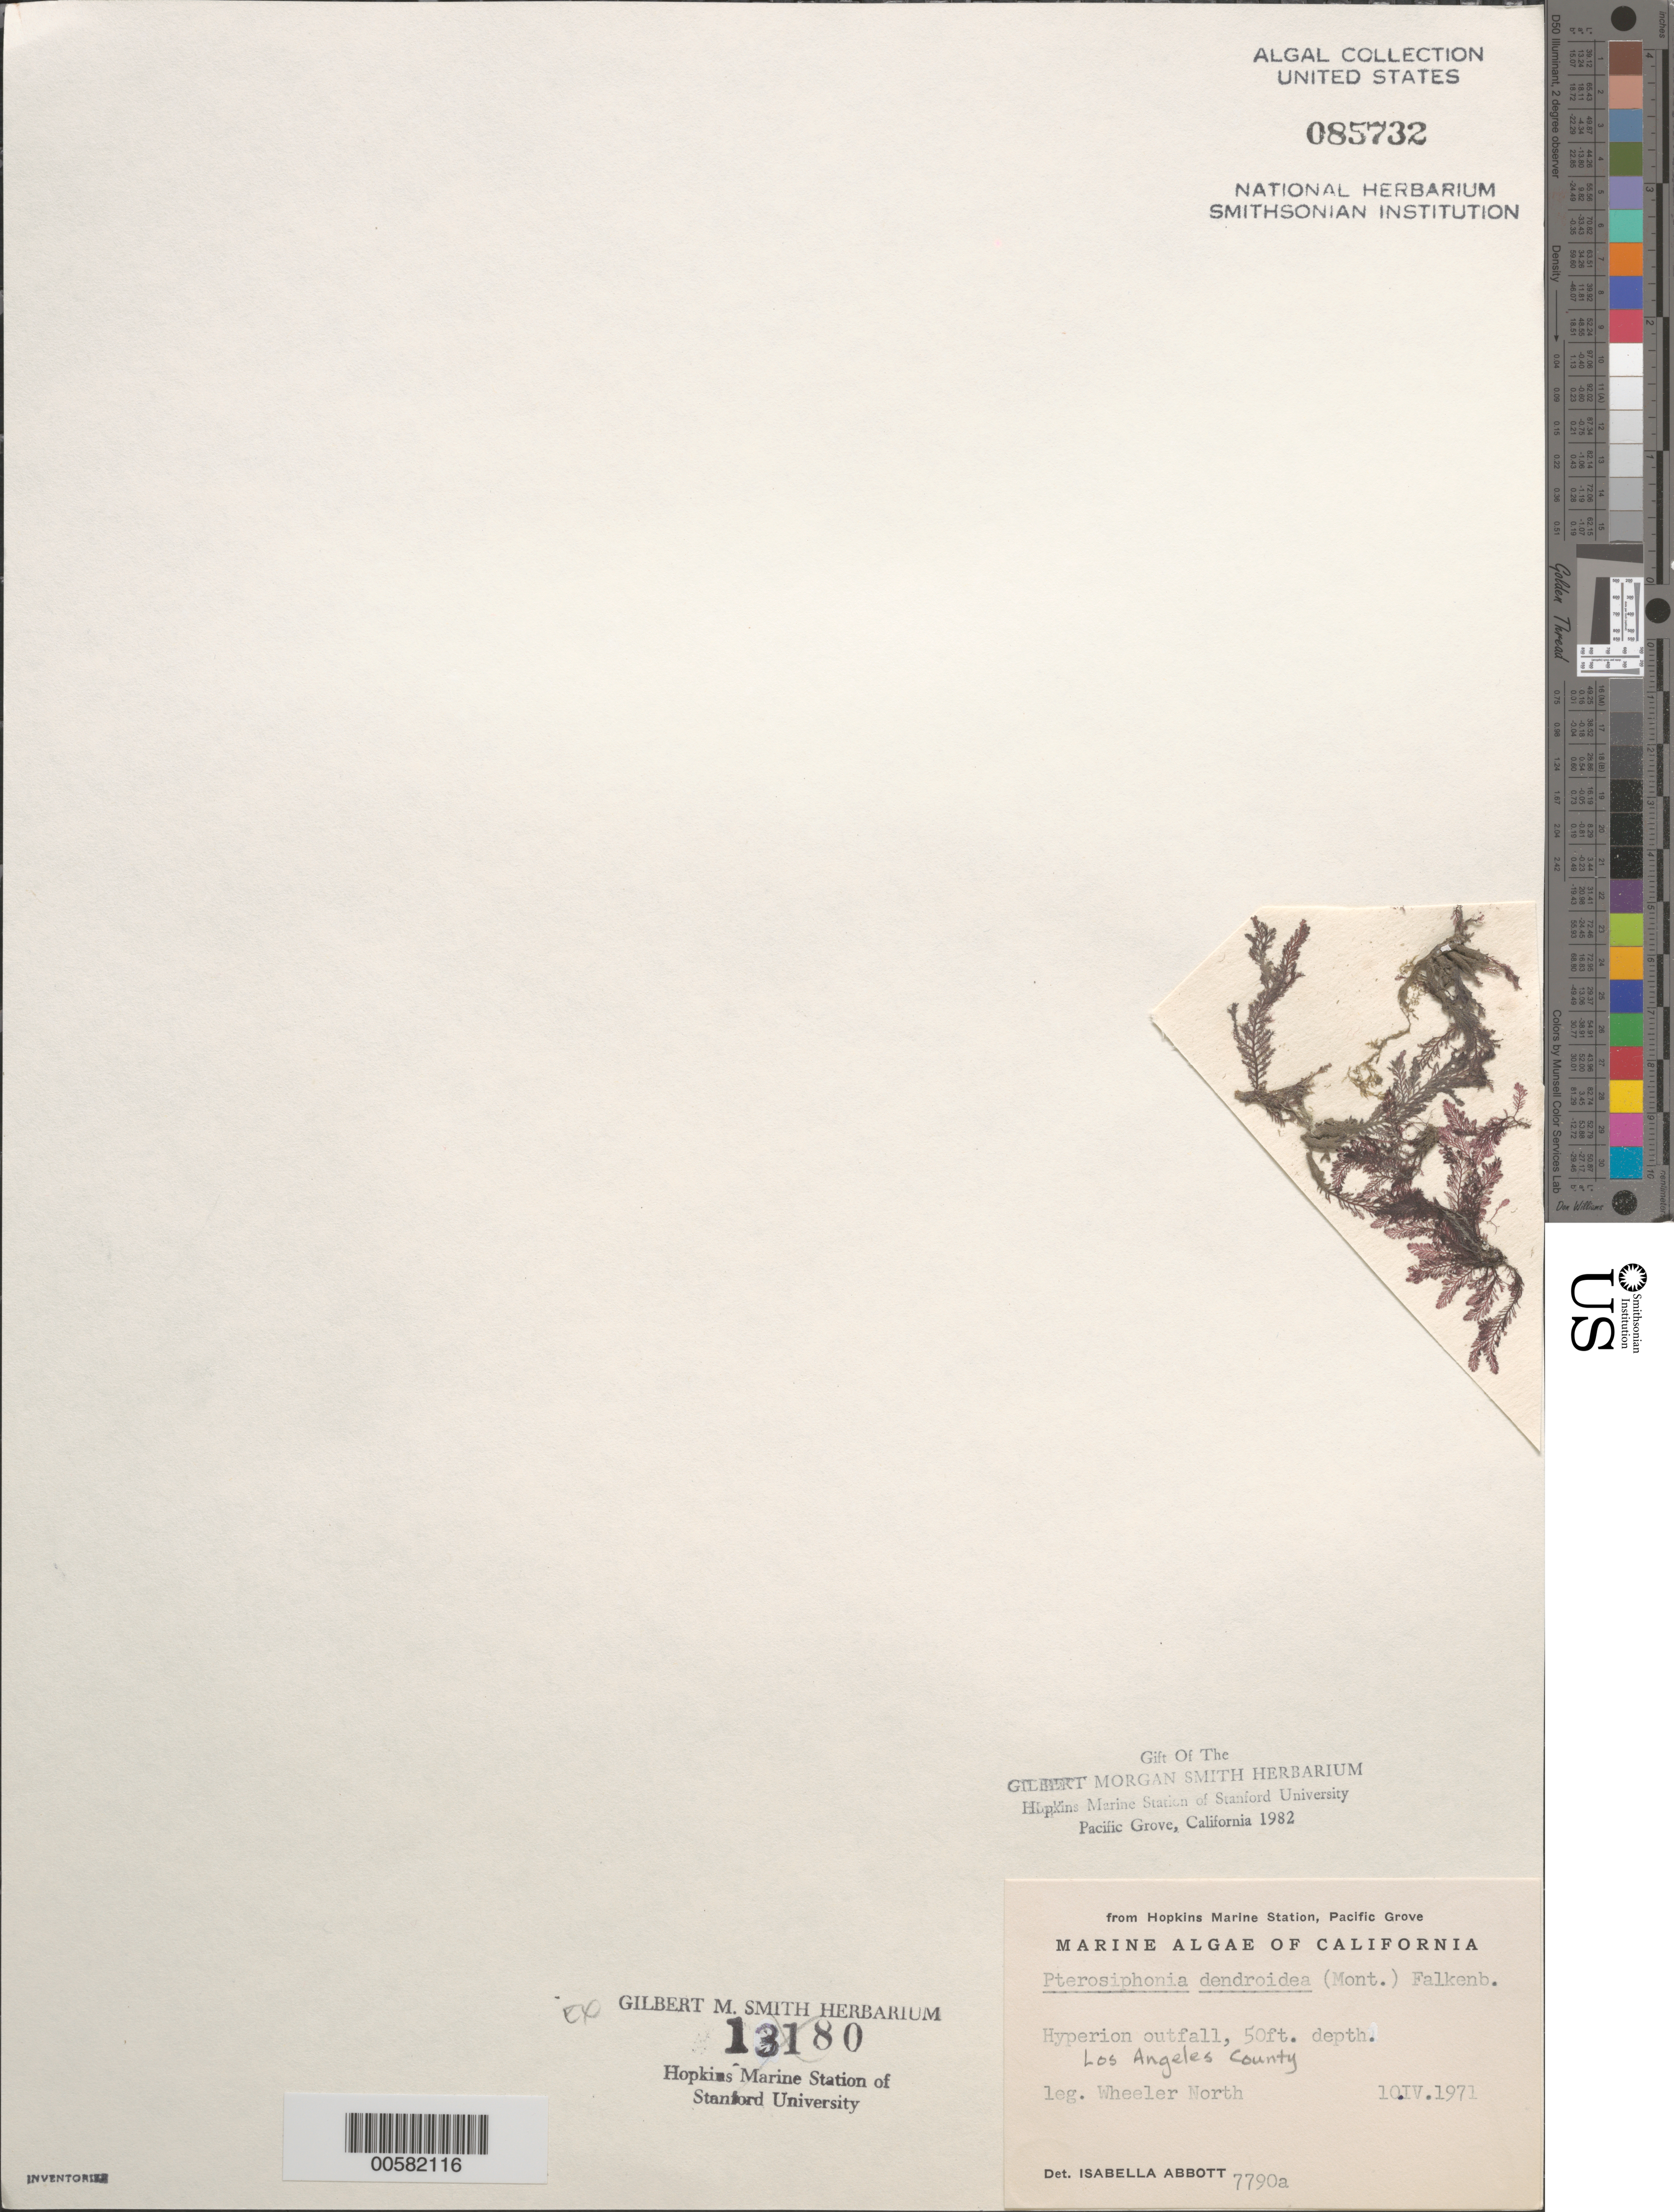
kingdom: Plantae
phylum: Rhodophyta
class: Florideophyceae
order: Ceramiales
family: Rhodomelaceae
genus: Symphyocladiella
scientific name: Symphyocladiella dendroidea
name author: (Montagne) Bustamante et al.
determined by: Algae name updating Project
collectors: W. North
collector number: IAA 7790a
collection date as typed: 10 Apr 1971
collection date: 1971-04-10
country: United States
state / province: California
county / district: Los Angeles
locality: Hyperion Outfall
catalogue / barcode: US 85732